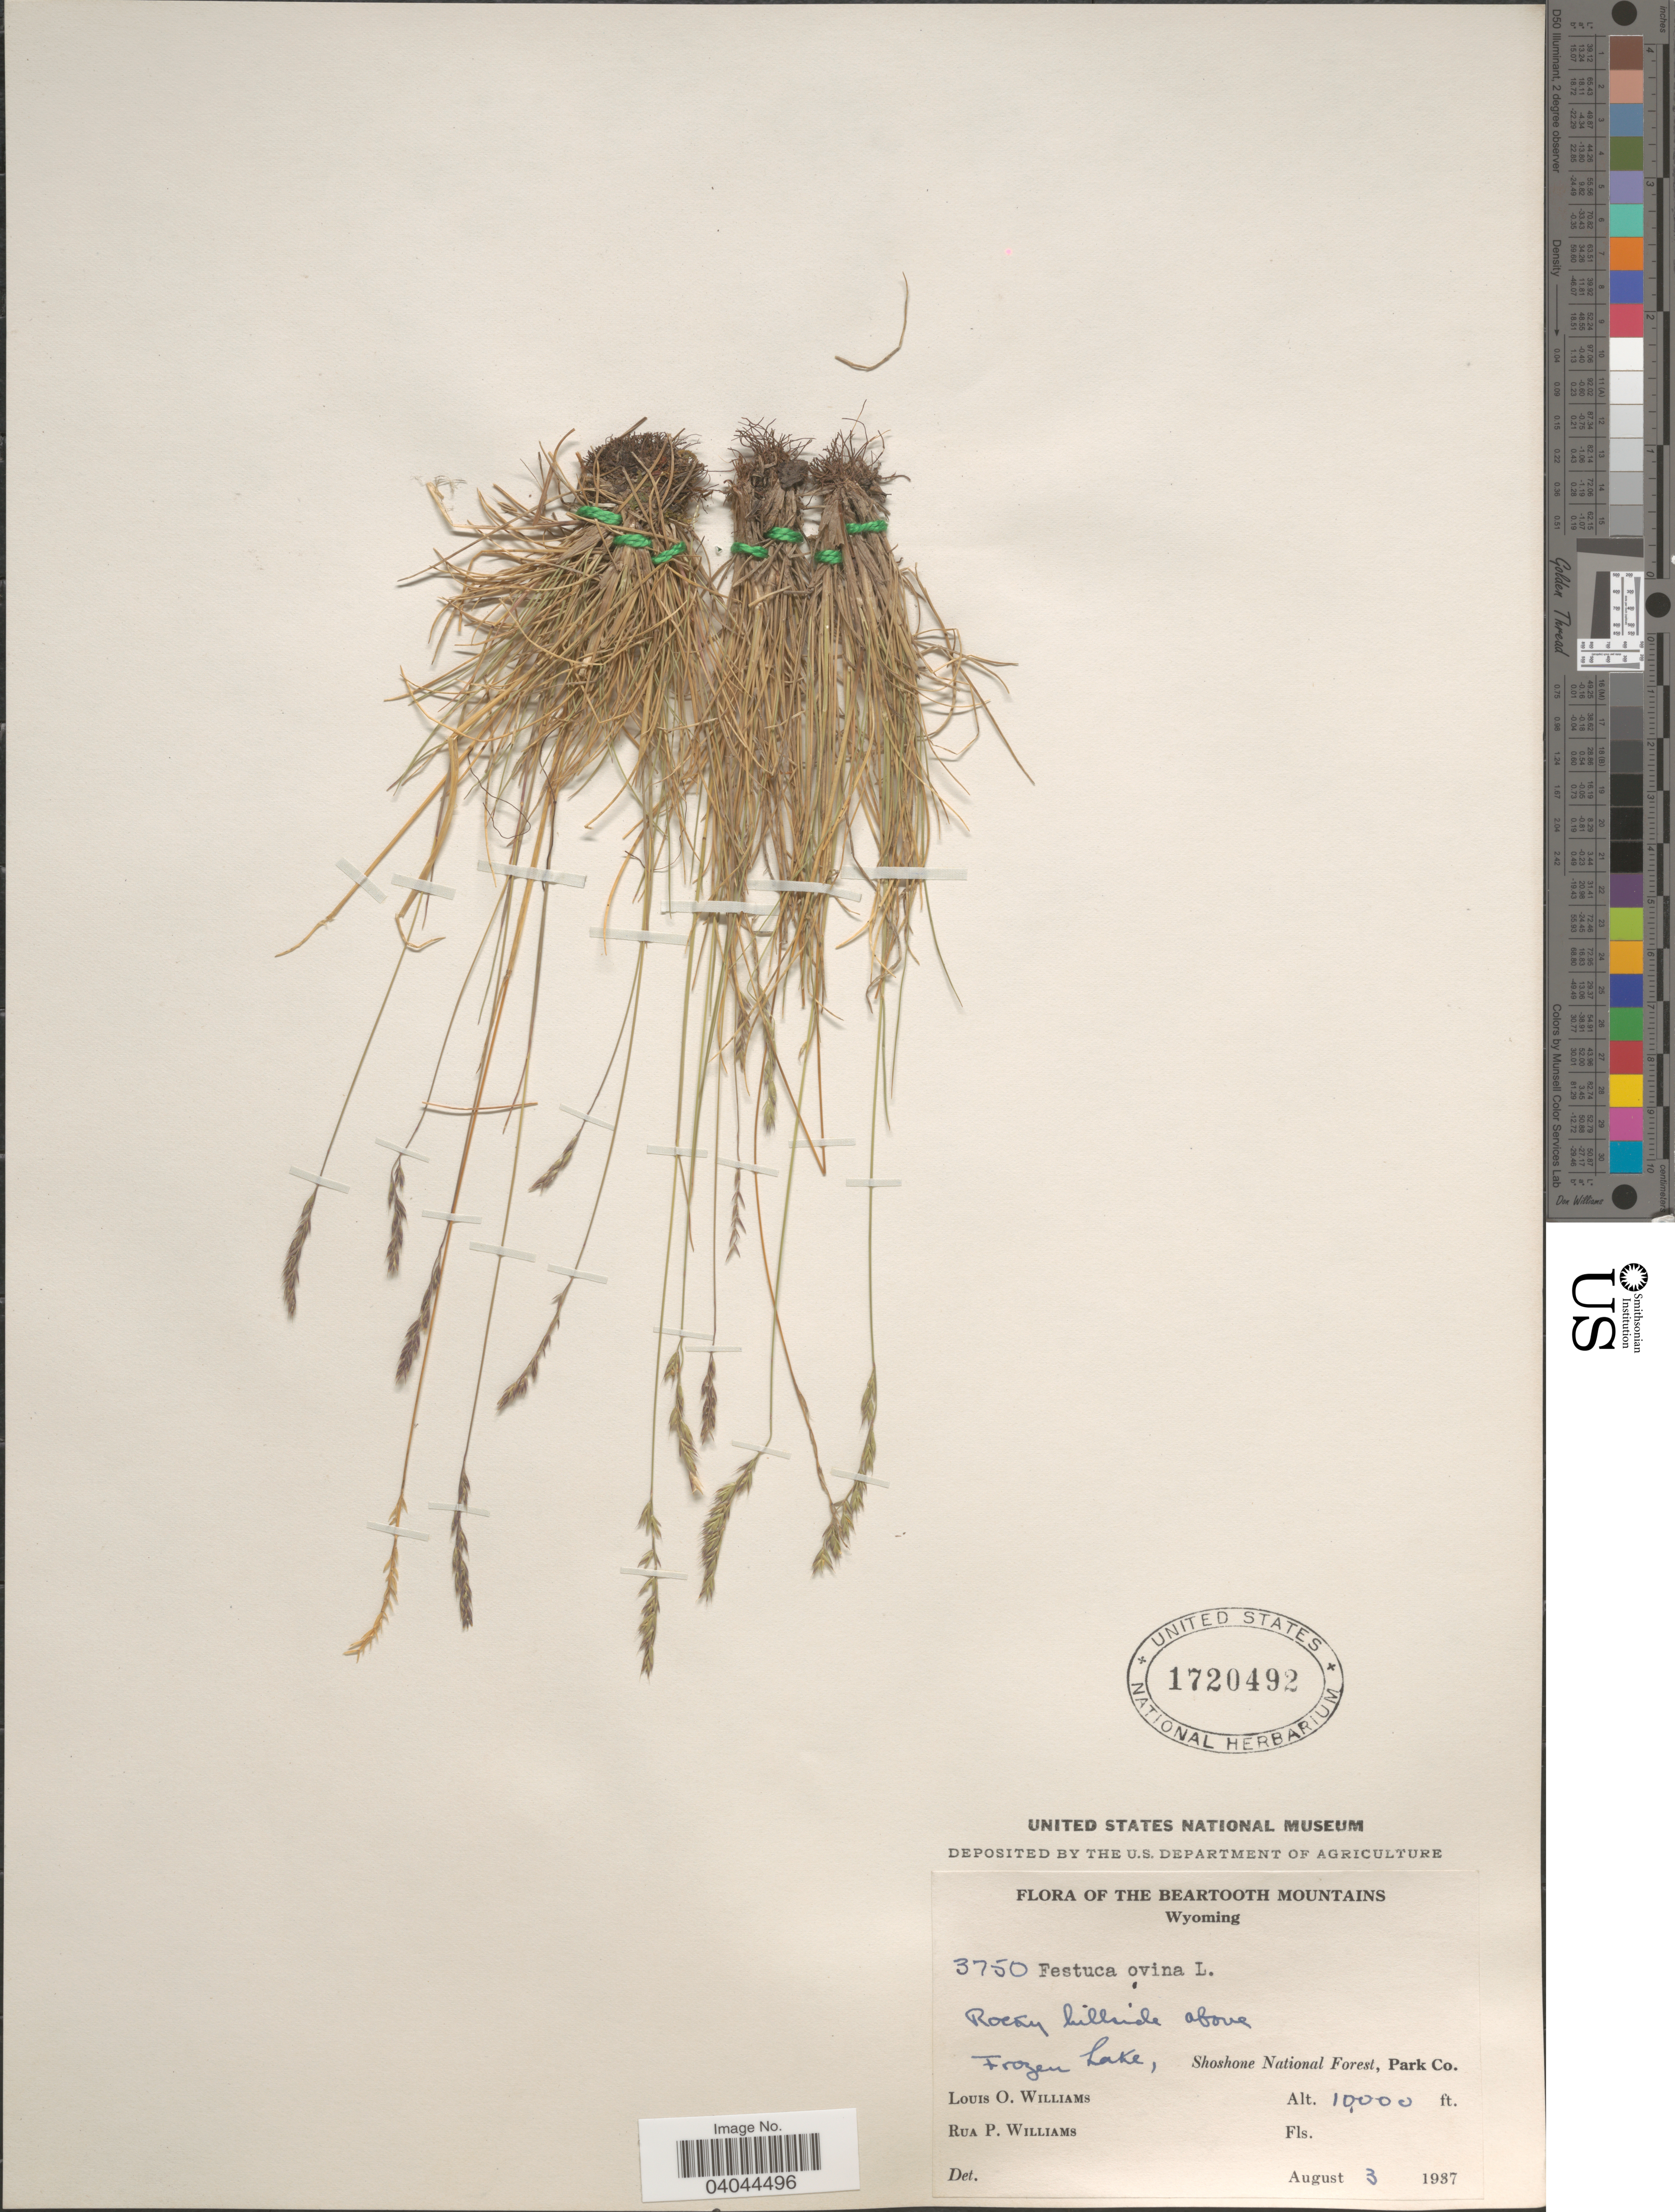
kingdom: Plantae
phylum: Tracheophyta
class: Liliopsida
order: Poales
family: Poaceae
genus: Festuca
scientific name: Festuca ovina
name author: L.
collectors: L. O. Williams & R. P. Williams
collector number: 3750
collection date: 1937-08-03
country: United States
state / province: Wyoming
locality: Beartooth Mountains. Rocky hillside above Frozen Lake, Shoshone National Forest, Park Co.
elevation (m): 3048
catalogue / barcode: US 1720492